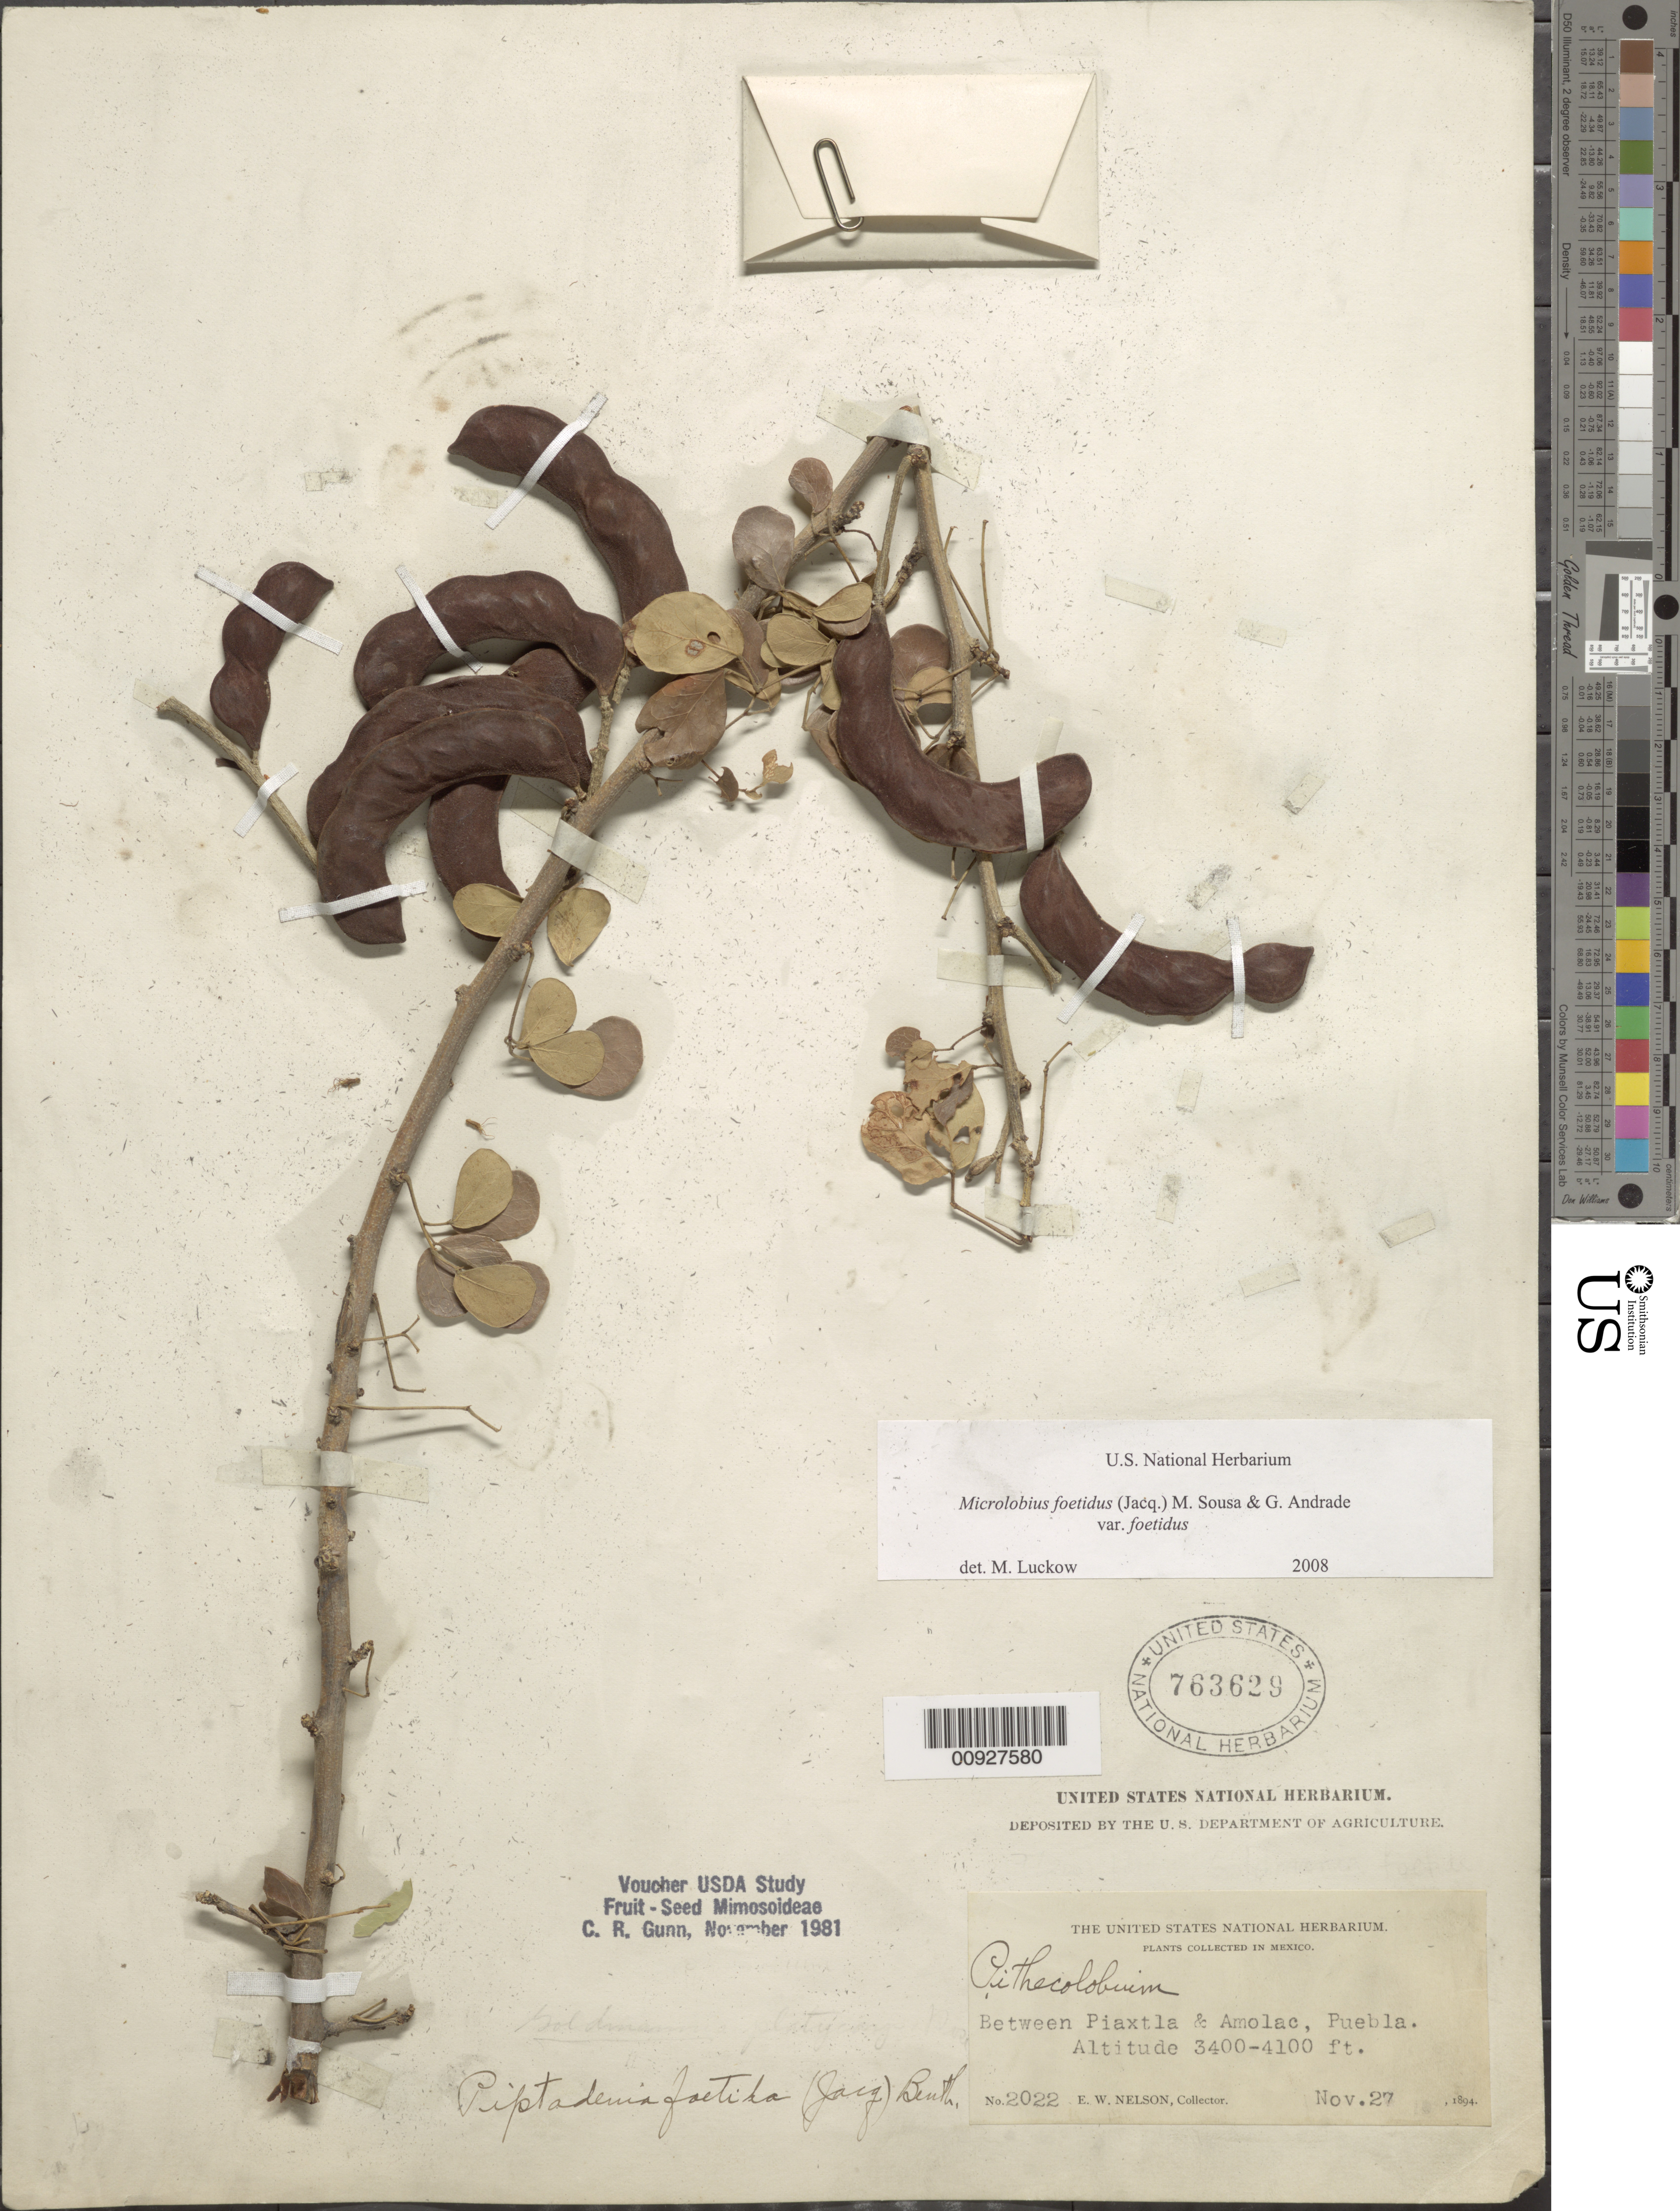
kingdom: Plantae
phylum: Tracheophyta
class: Magnoliopsida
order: Fabales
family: Fabaceae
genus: Microlobius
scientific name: Microlobius foetidus subsp. foetidus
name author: (Jacq.) M. Sousa & G. Andrade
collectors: E. W. Nelson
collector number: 2022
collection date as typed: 27 Nov 1894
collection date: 1894-11-27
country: Mexico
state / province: Puebla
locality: Between Piaxtla & Amolac, Puebla.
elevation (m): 1036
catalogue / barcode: US 763629